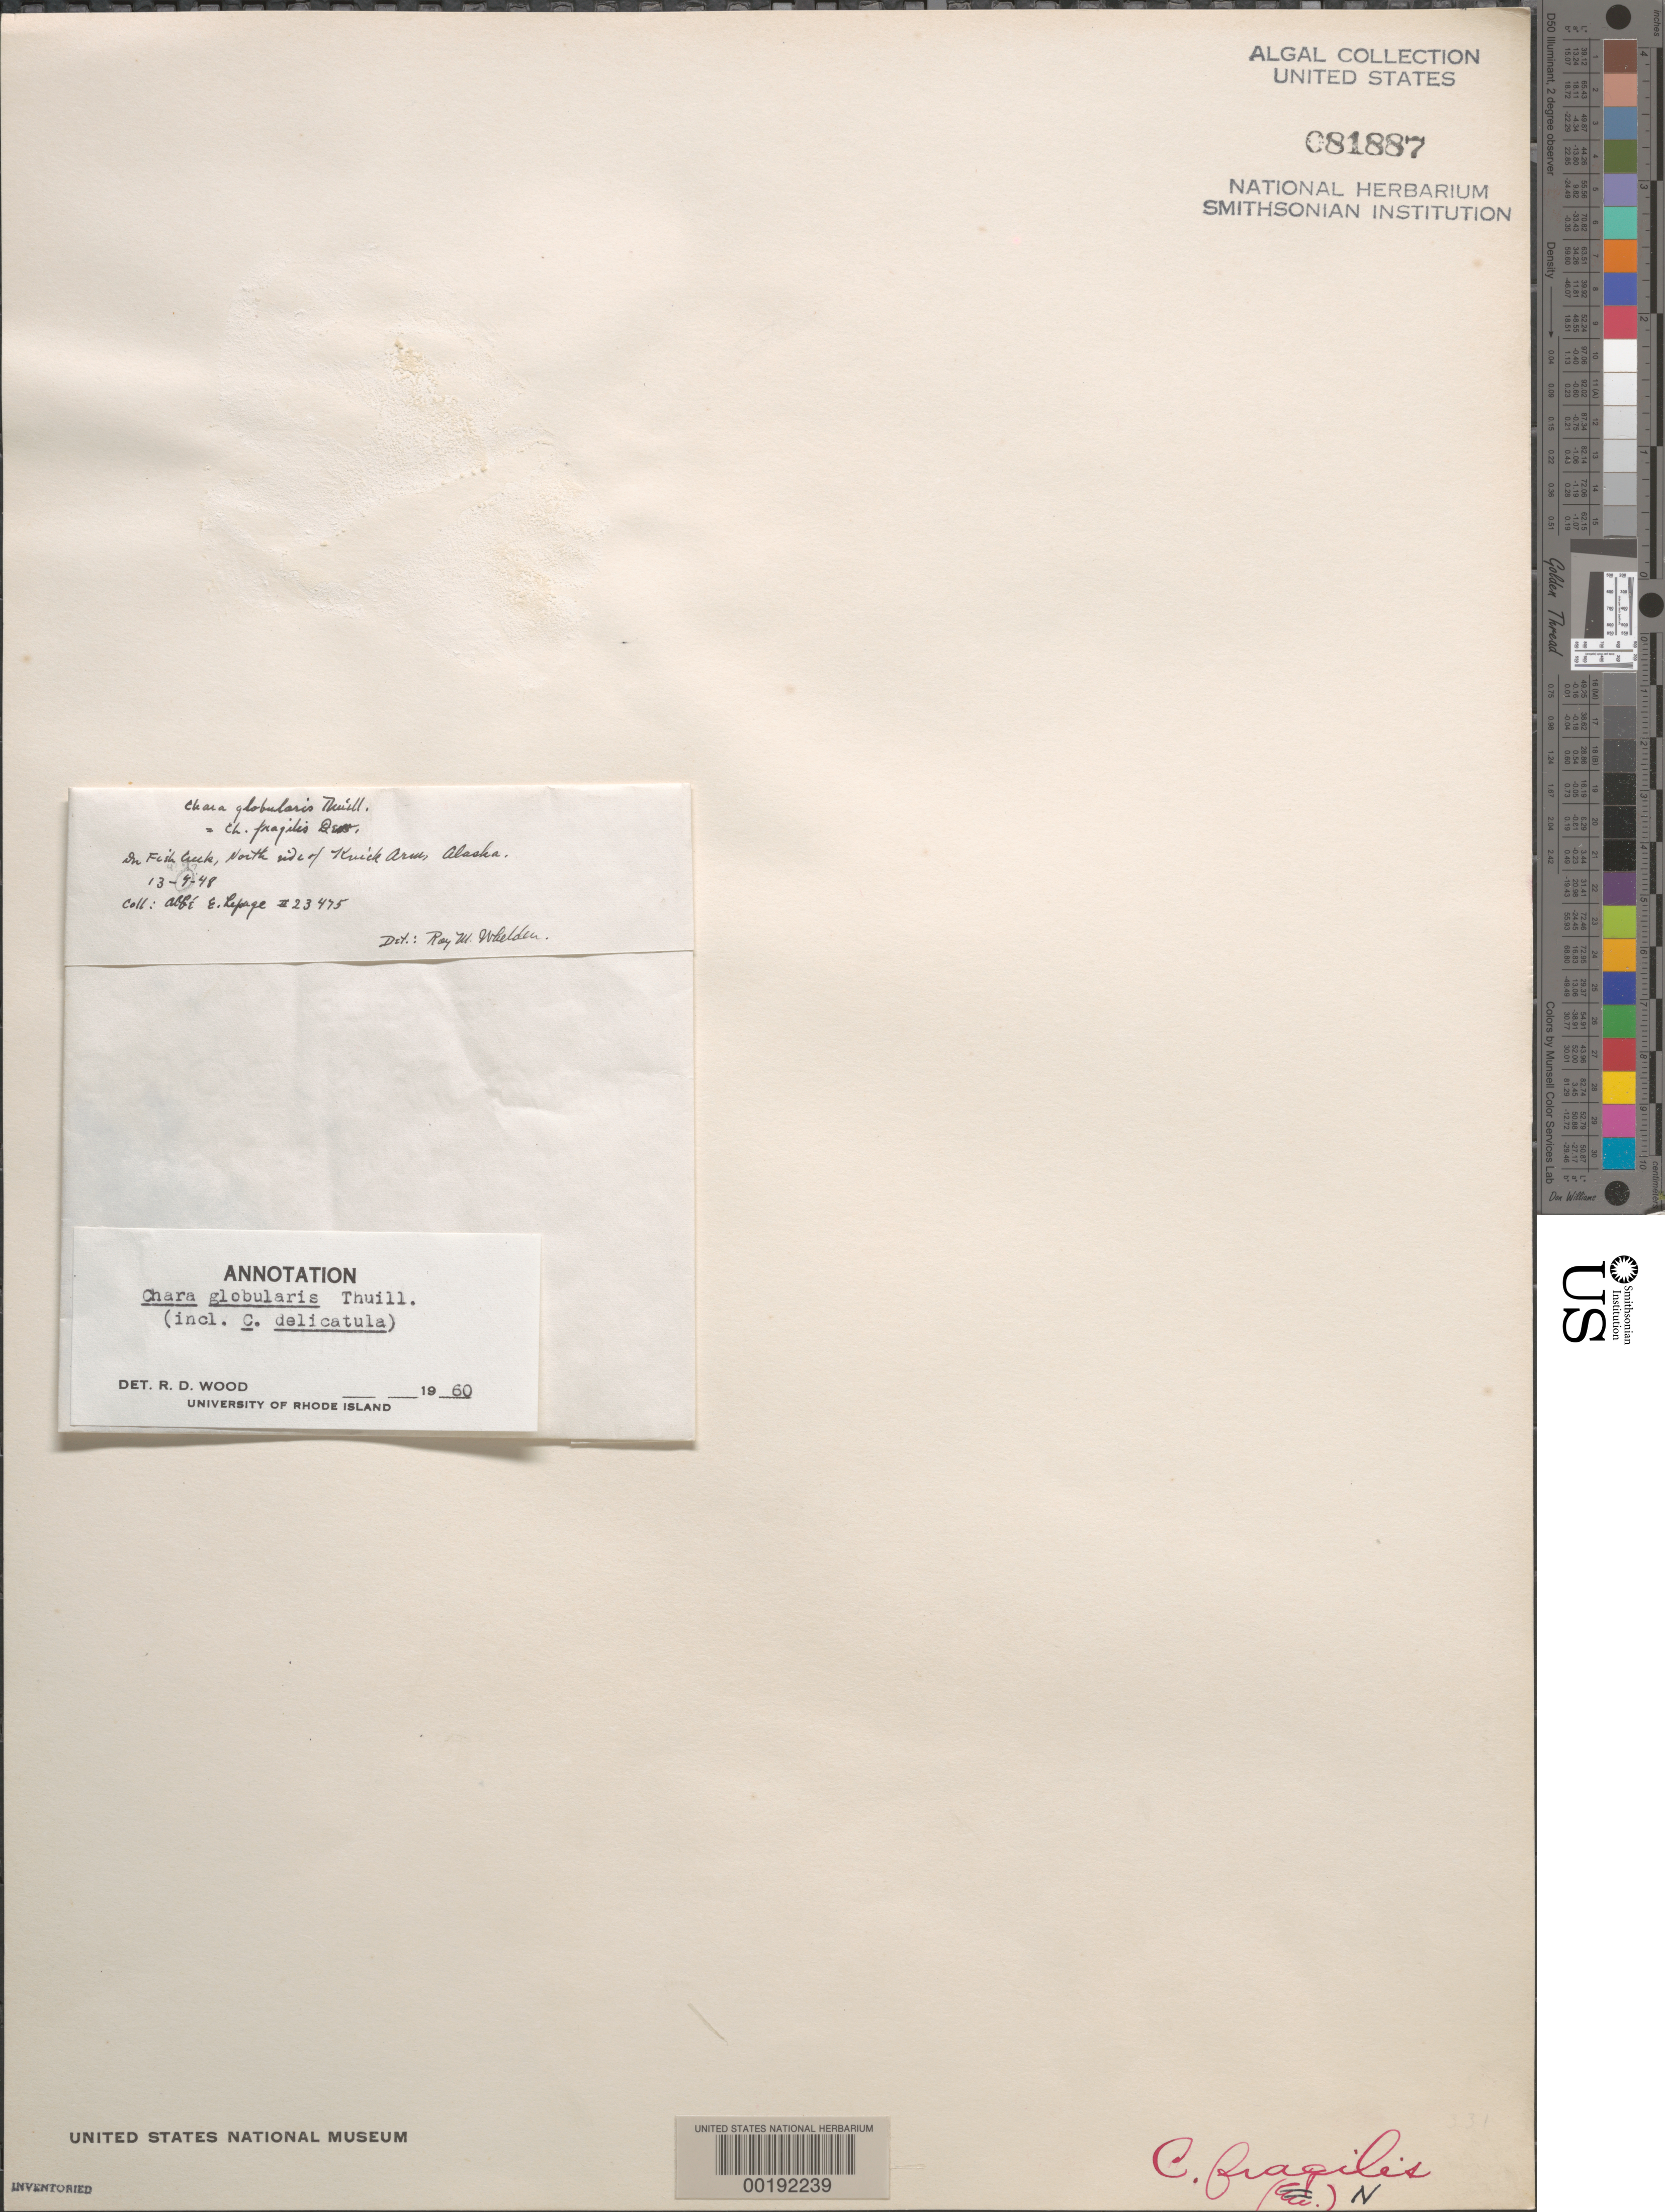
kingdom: Plantae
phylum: Charophyta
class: Charophyceae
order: Charales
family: Characeae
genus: Chara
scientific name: Chara globularis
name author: Thuiller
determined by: Wood, R. D.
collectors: E. Lepuge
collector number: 23475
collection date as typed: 13 Jul 1948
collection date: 1948-07-13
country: United States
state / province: Alaska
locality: Fish Creek, north side of Krick Arm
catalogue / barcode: US 81887